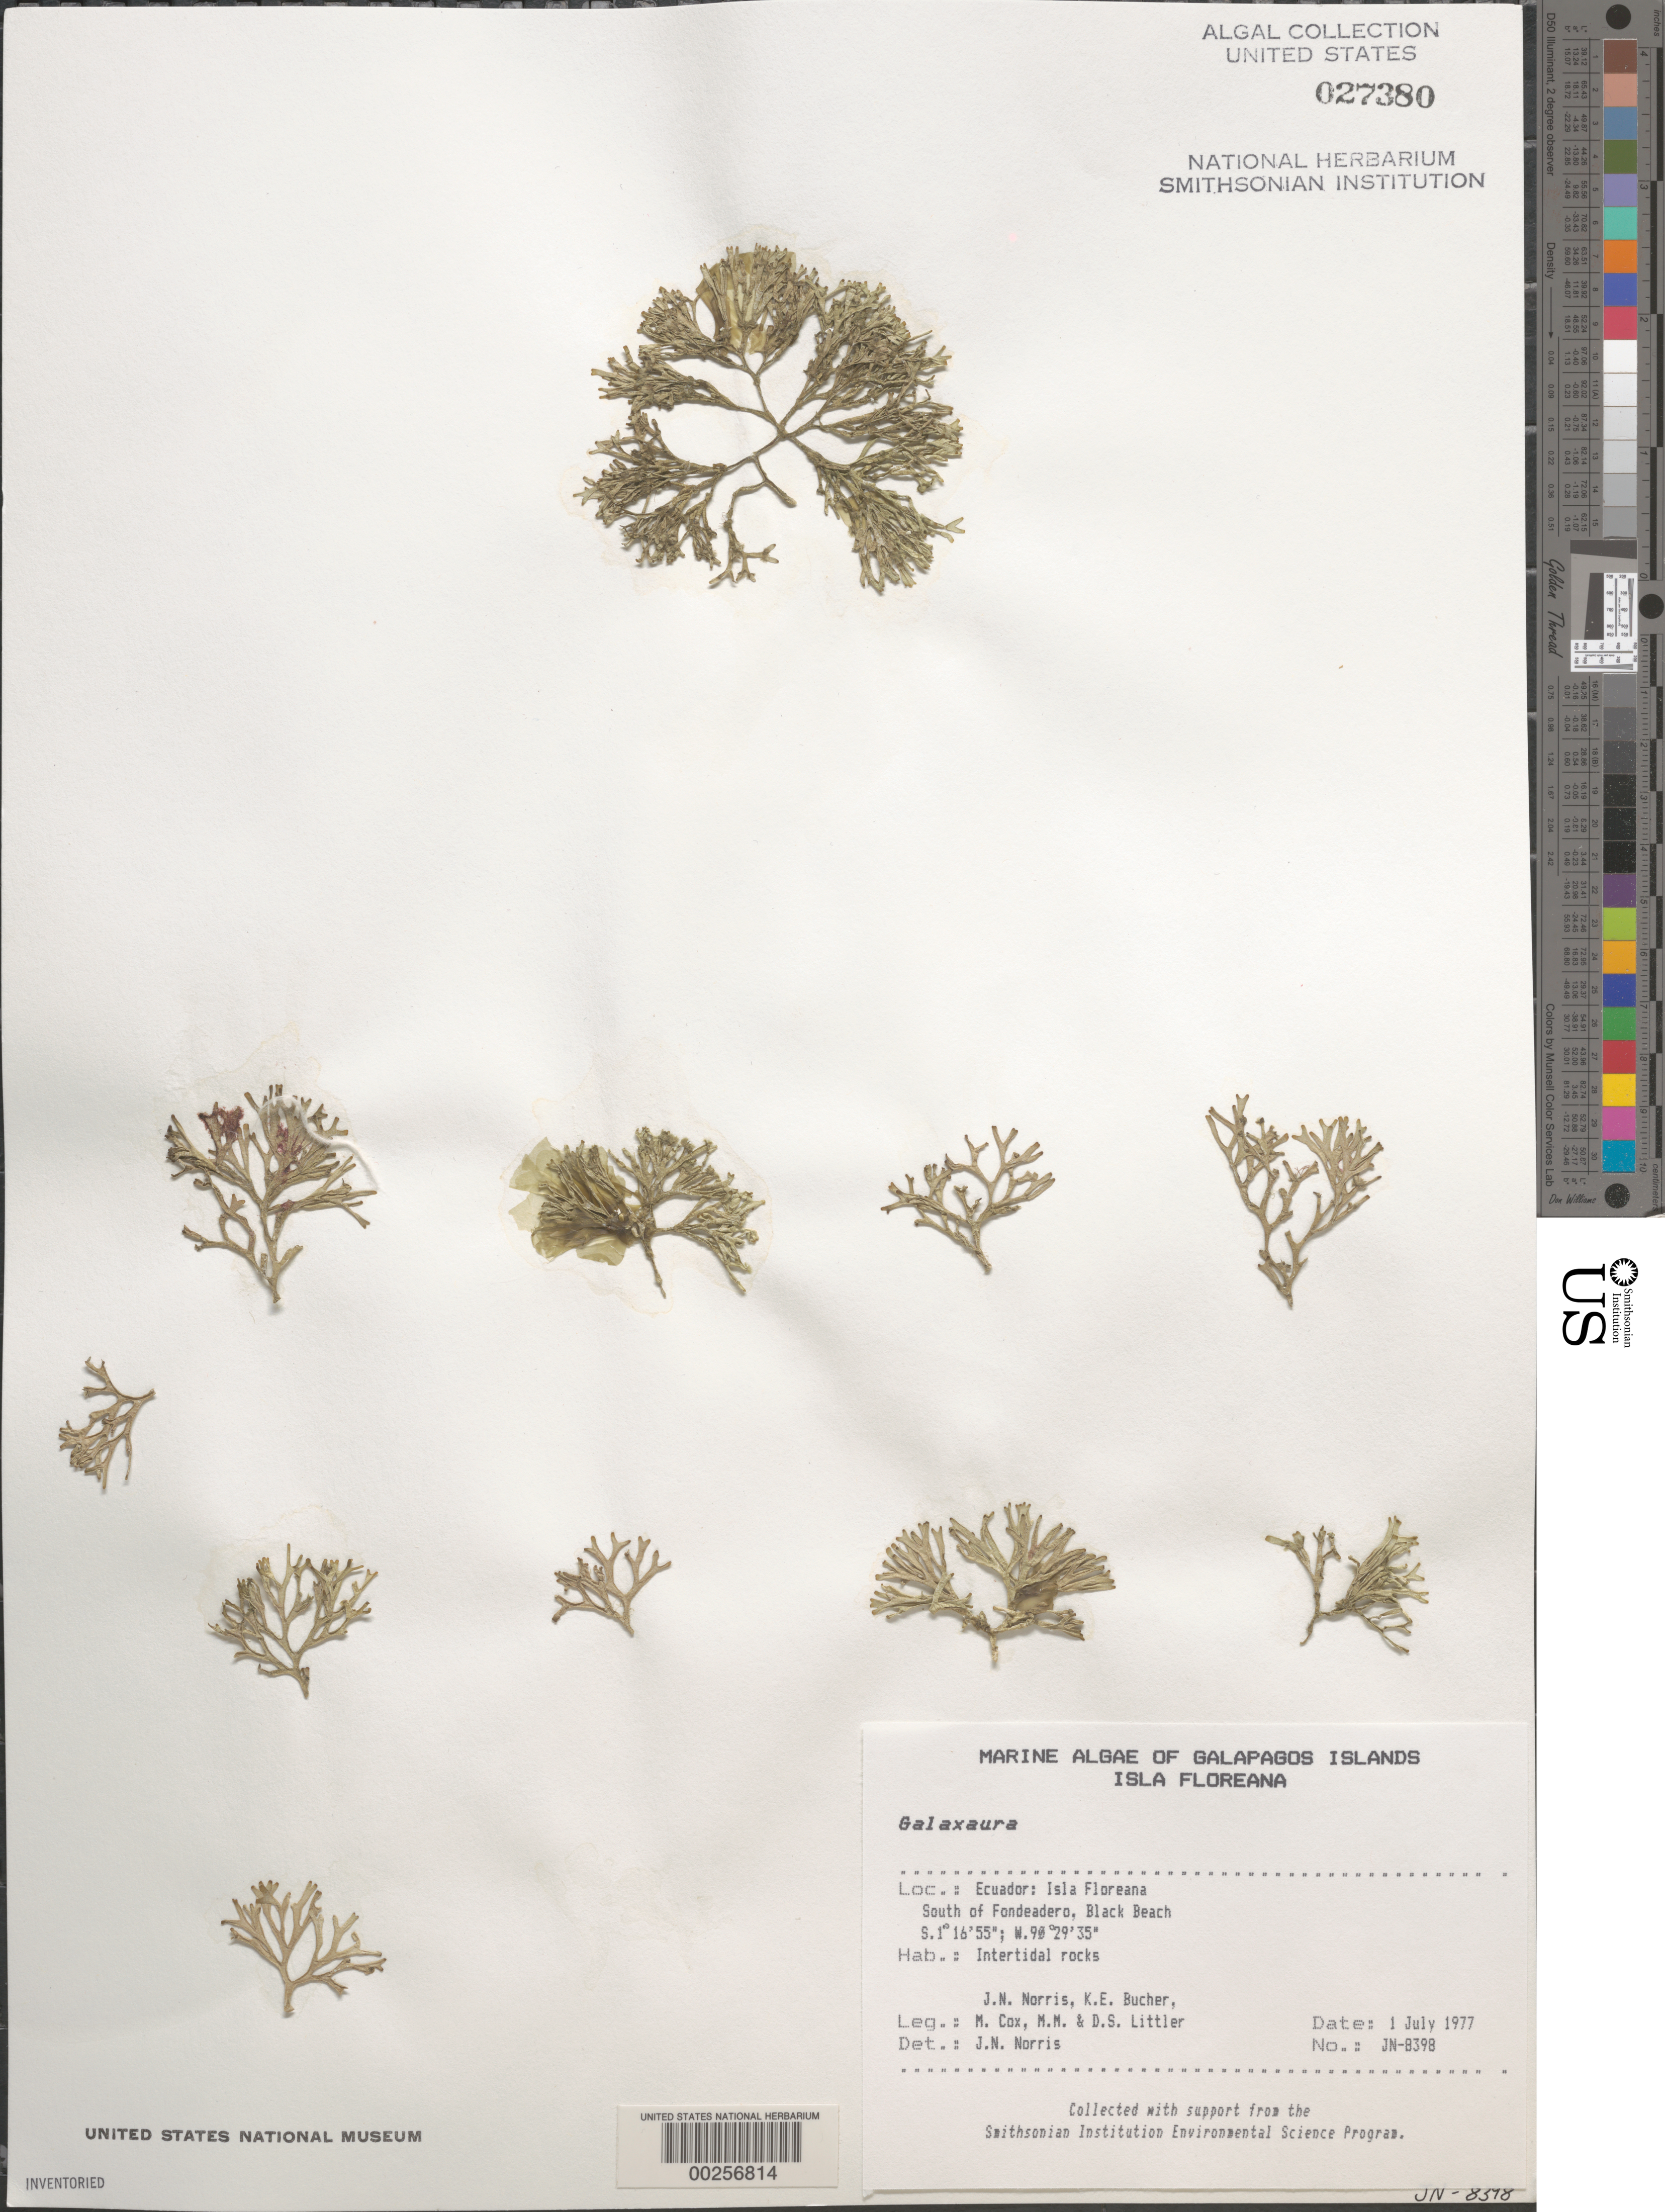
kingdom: Plantae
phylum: Rhodophyta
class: Florideophyceae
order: Nemaliales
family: Galaxauraceae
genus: Galaxaura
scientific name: Galaxaura sp.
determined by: Norris, James N.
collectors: J. N. Norris, K. E. Bucher, M. Cox, M. M. Littler & D. S. Littler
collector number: JN-8398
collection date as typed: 01 Jul 1977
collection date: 1977-07-01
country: Ecuador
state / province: Colón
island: Floreana [Charles, Santa Maria]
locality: Black Beach south of Fondeadero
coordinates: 1 16'55"S, 90 29'35"W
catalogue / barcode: US 27380